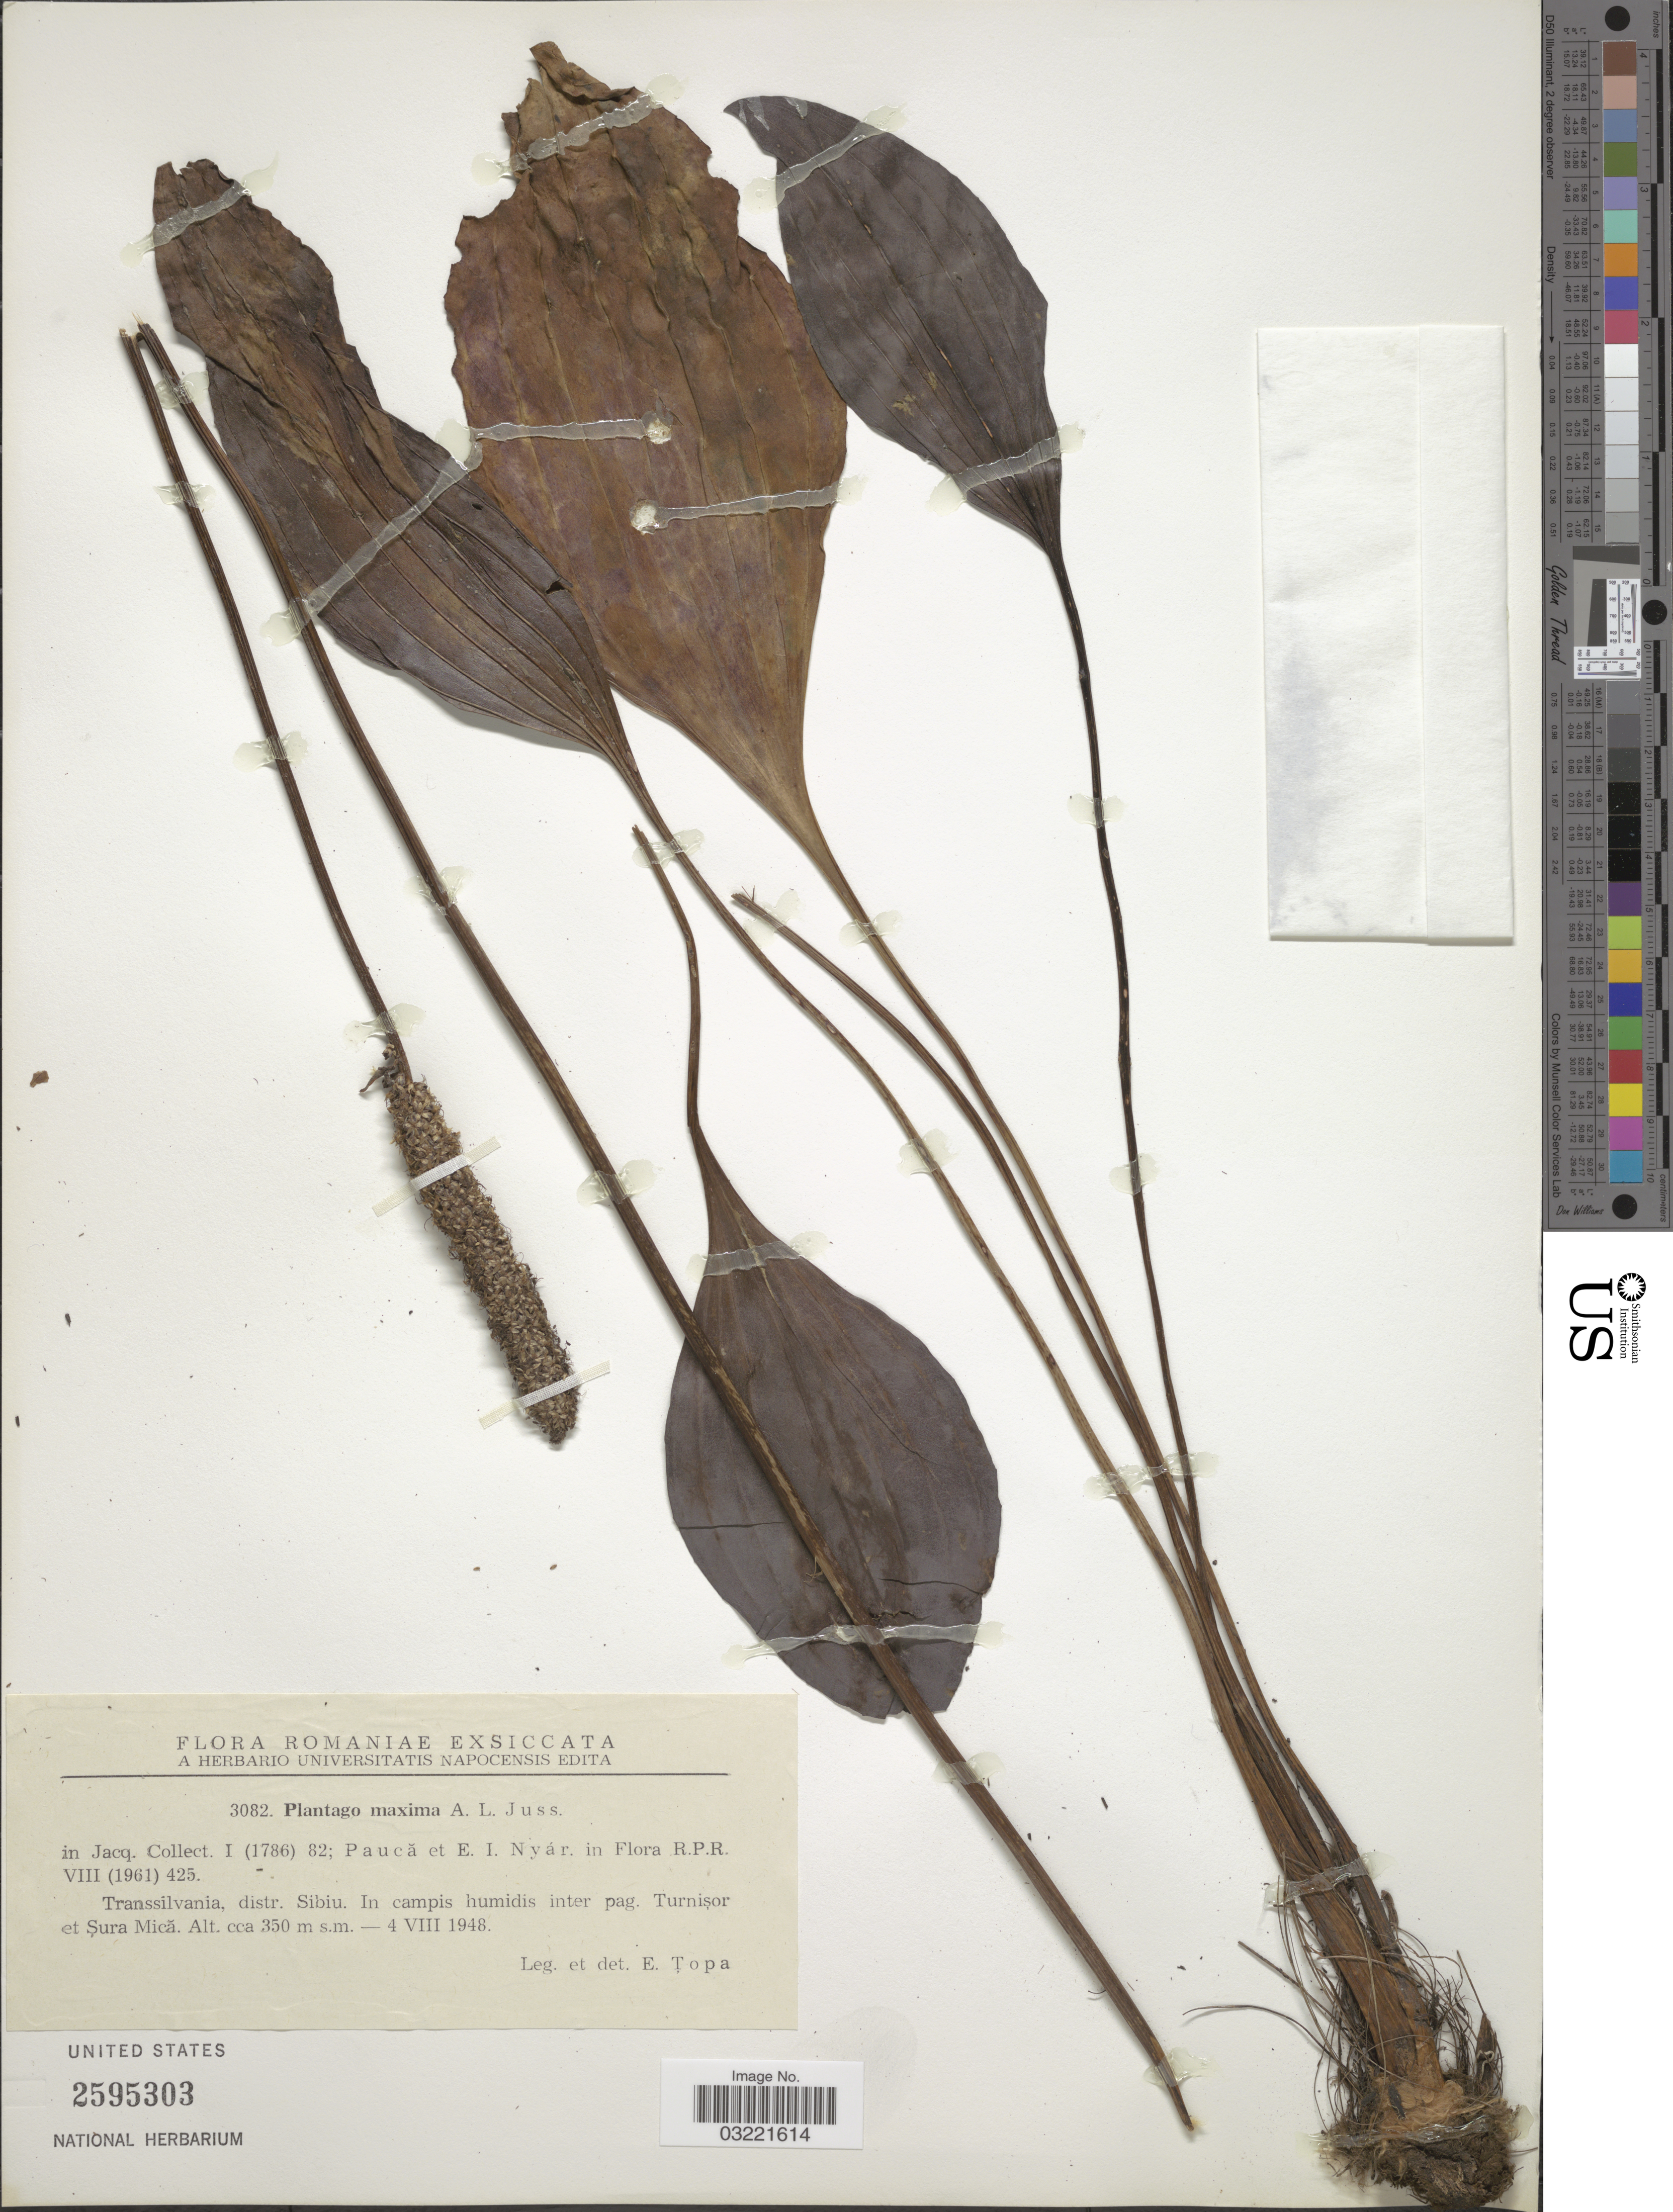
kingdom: Plantae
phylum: Tracheophyta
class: Magnoliopsida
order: Lamiales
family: Plantaginaceae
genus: Plantago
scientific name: Plantago maxima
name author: Juss. ex Jacq.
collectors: E. Topa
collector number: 3082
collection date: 1948-08-04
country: Romania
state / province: Sibiu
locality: Transsilvania, distr. Sibiu. In campis humidis inter pag. Turnisor et Sura Mică.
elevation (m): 350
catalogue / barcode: US 2595303